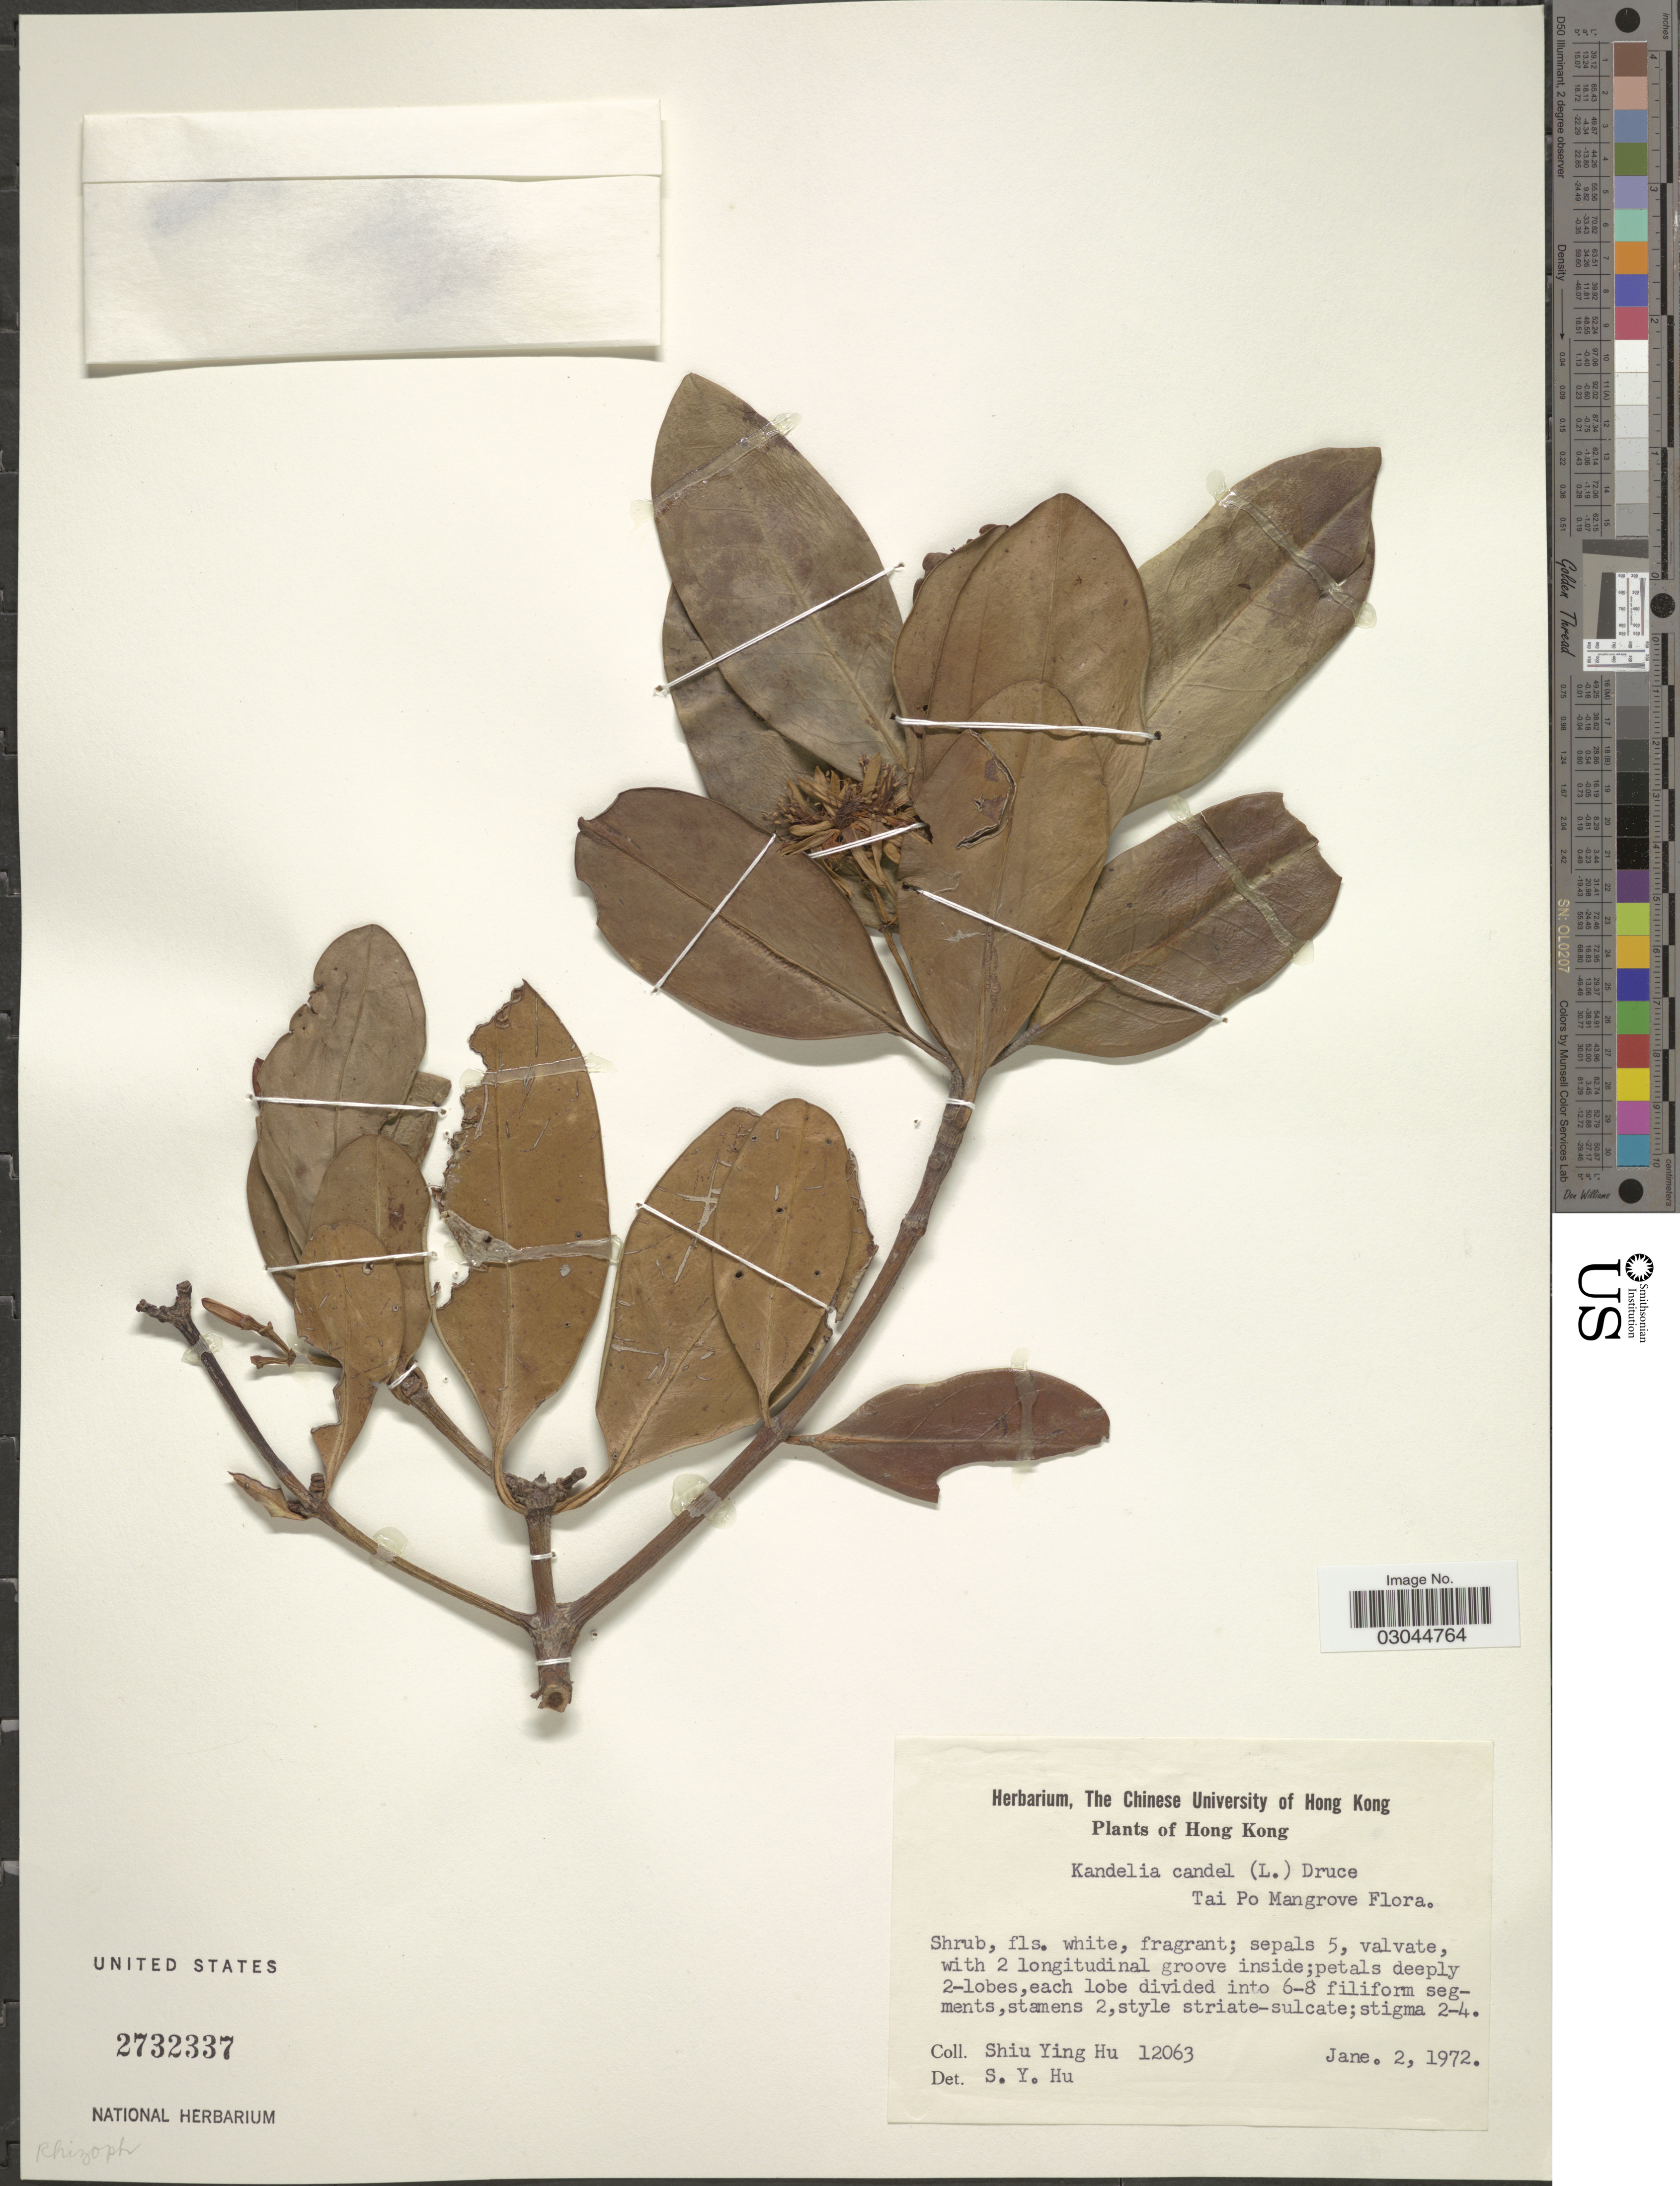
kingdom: Plantae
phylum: Tracheophyta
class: Magnoliopsida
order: Malpighiales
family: Rhizophoraceae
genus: Kandelia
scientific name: Kandelia candel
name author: (L.) Druce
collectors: S. Y. Hu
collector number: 12063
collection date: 1972-01-02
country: China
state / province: Hong Kong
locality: Tai Po Mangrove.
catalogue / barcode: US 2732337